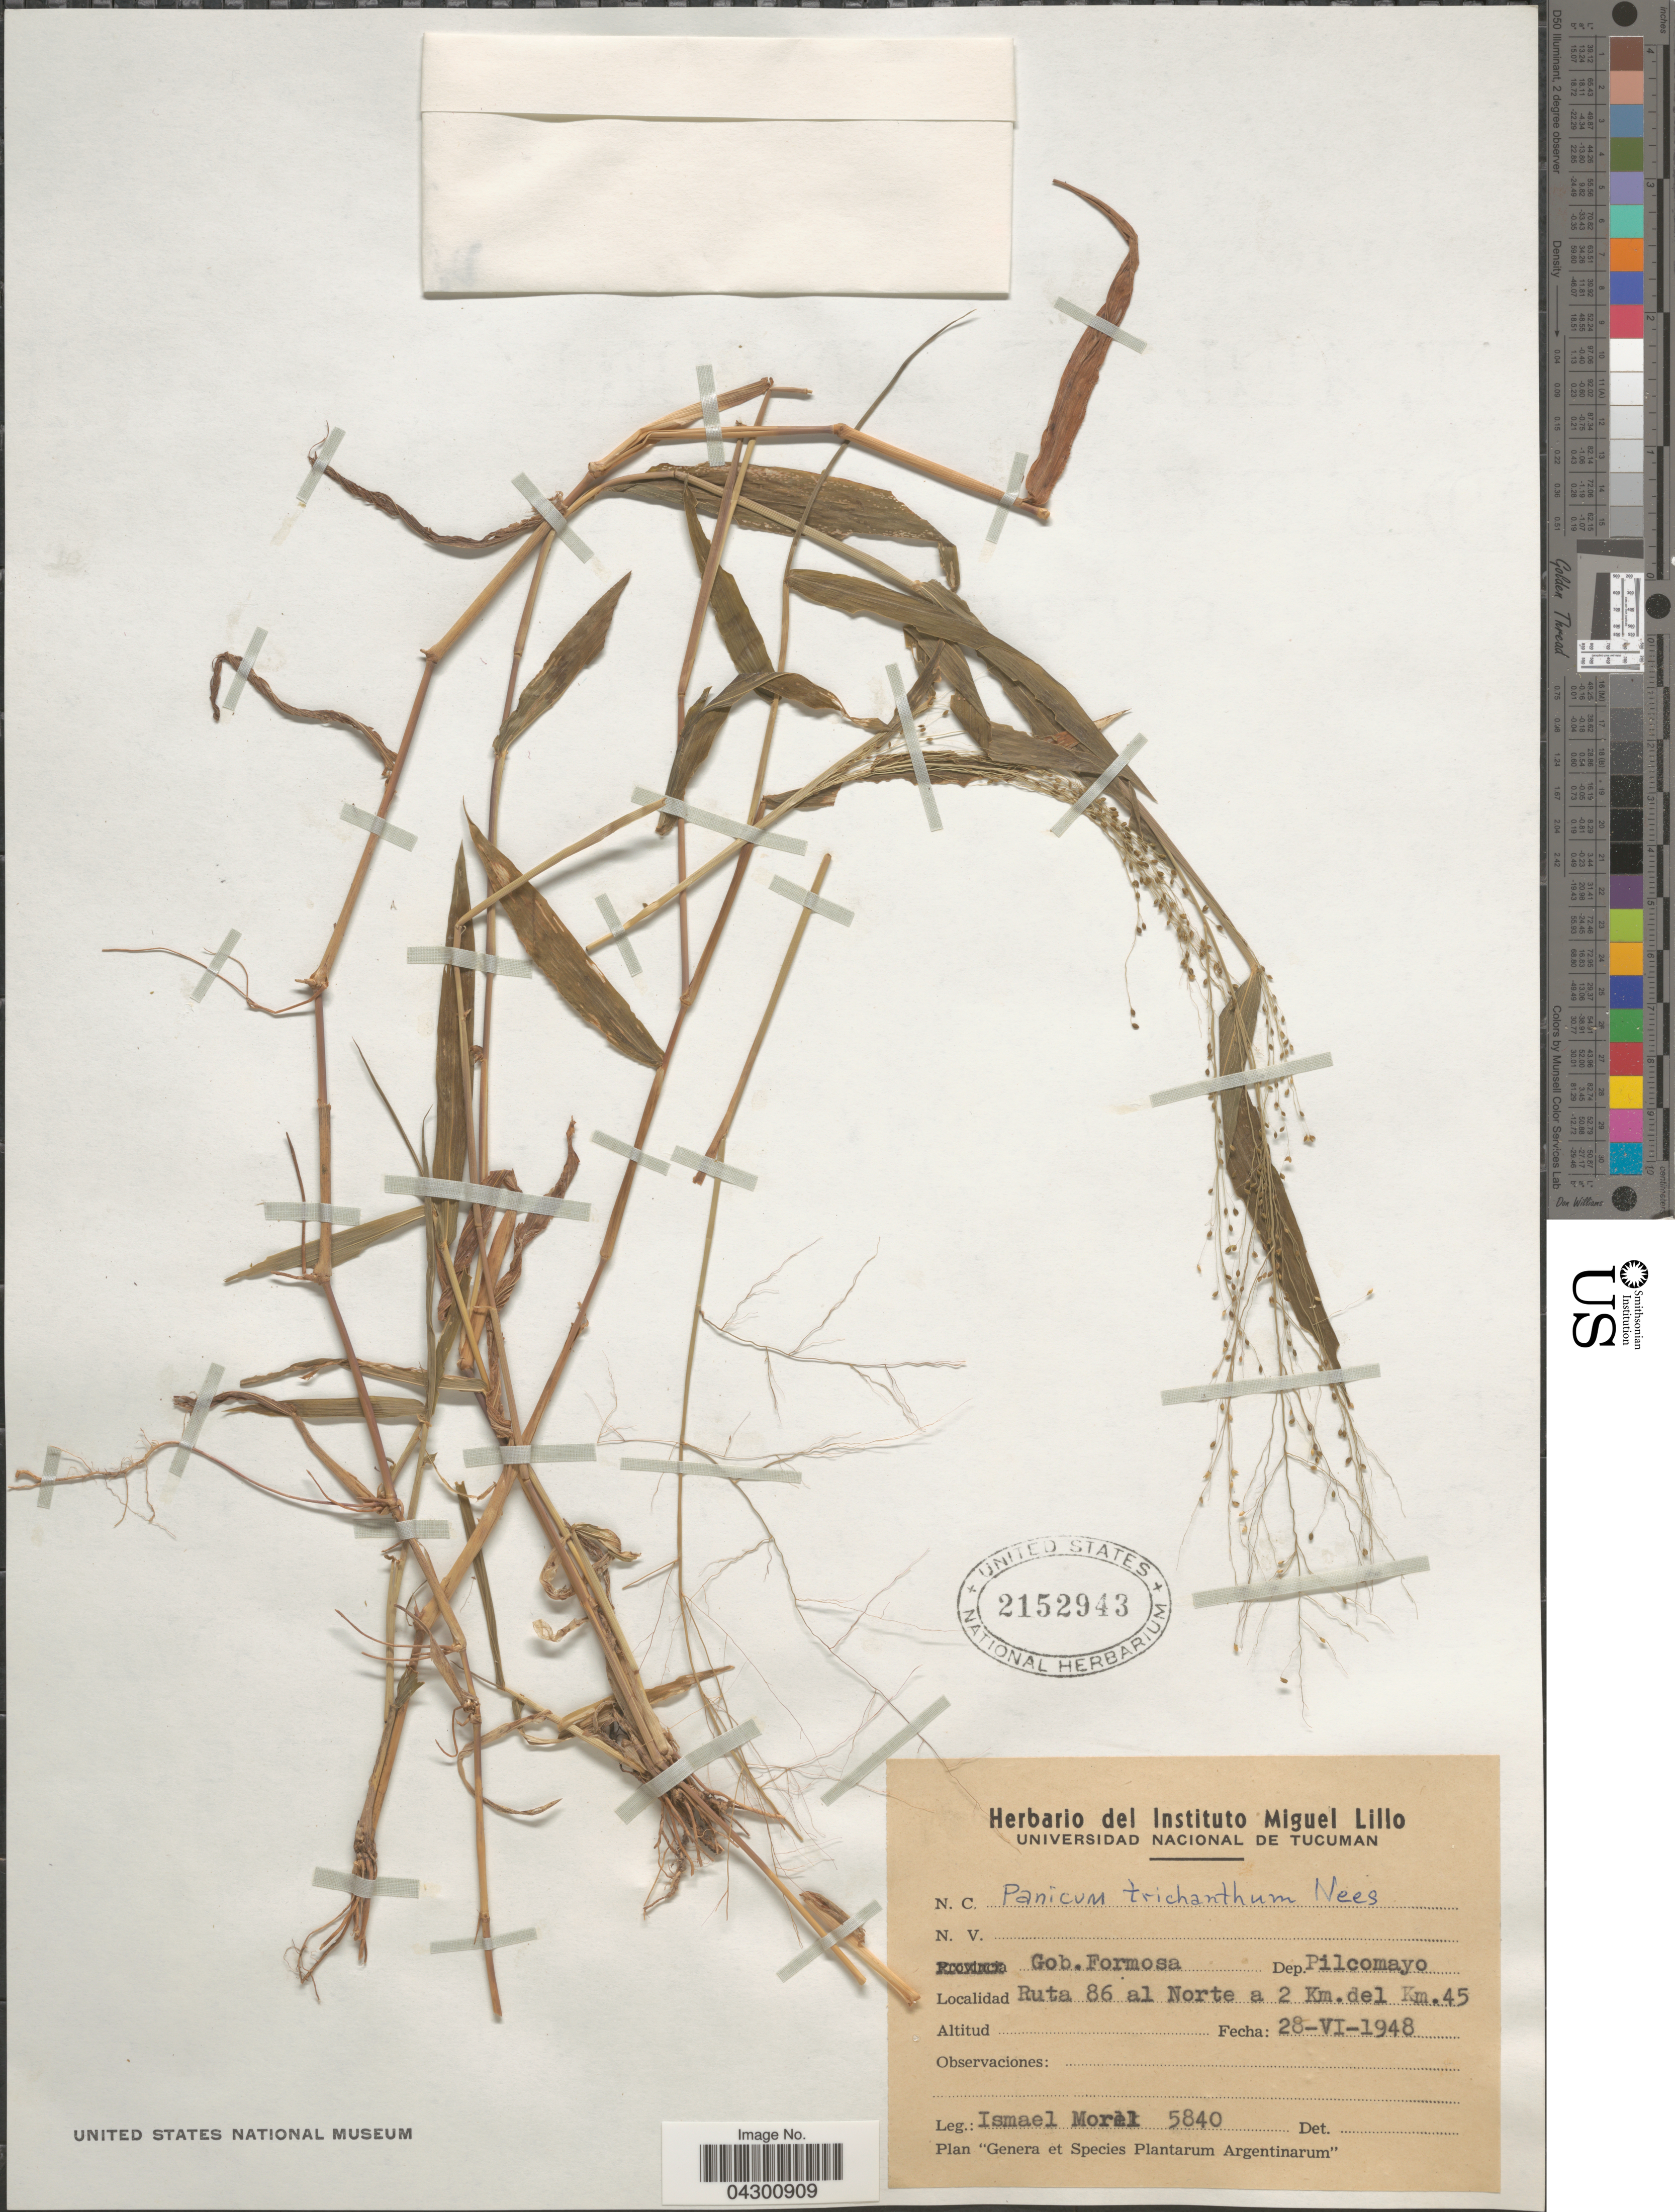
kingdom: Plantae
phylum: Tracheophyta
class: Liliopsida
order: Poales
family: Poaceae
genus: Panicum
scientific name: Panicum trichanthum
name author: Nees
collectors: I. Morel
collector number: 5840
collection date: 1948-06-28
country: Argentina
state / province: Formosa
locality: Gob. Formosa Dep. Pilcomayo. Ruta 86 al Norte a 2 Km. del Km. 45.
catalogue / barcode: US 2152943